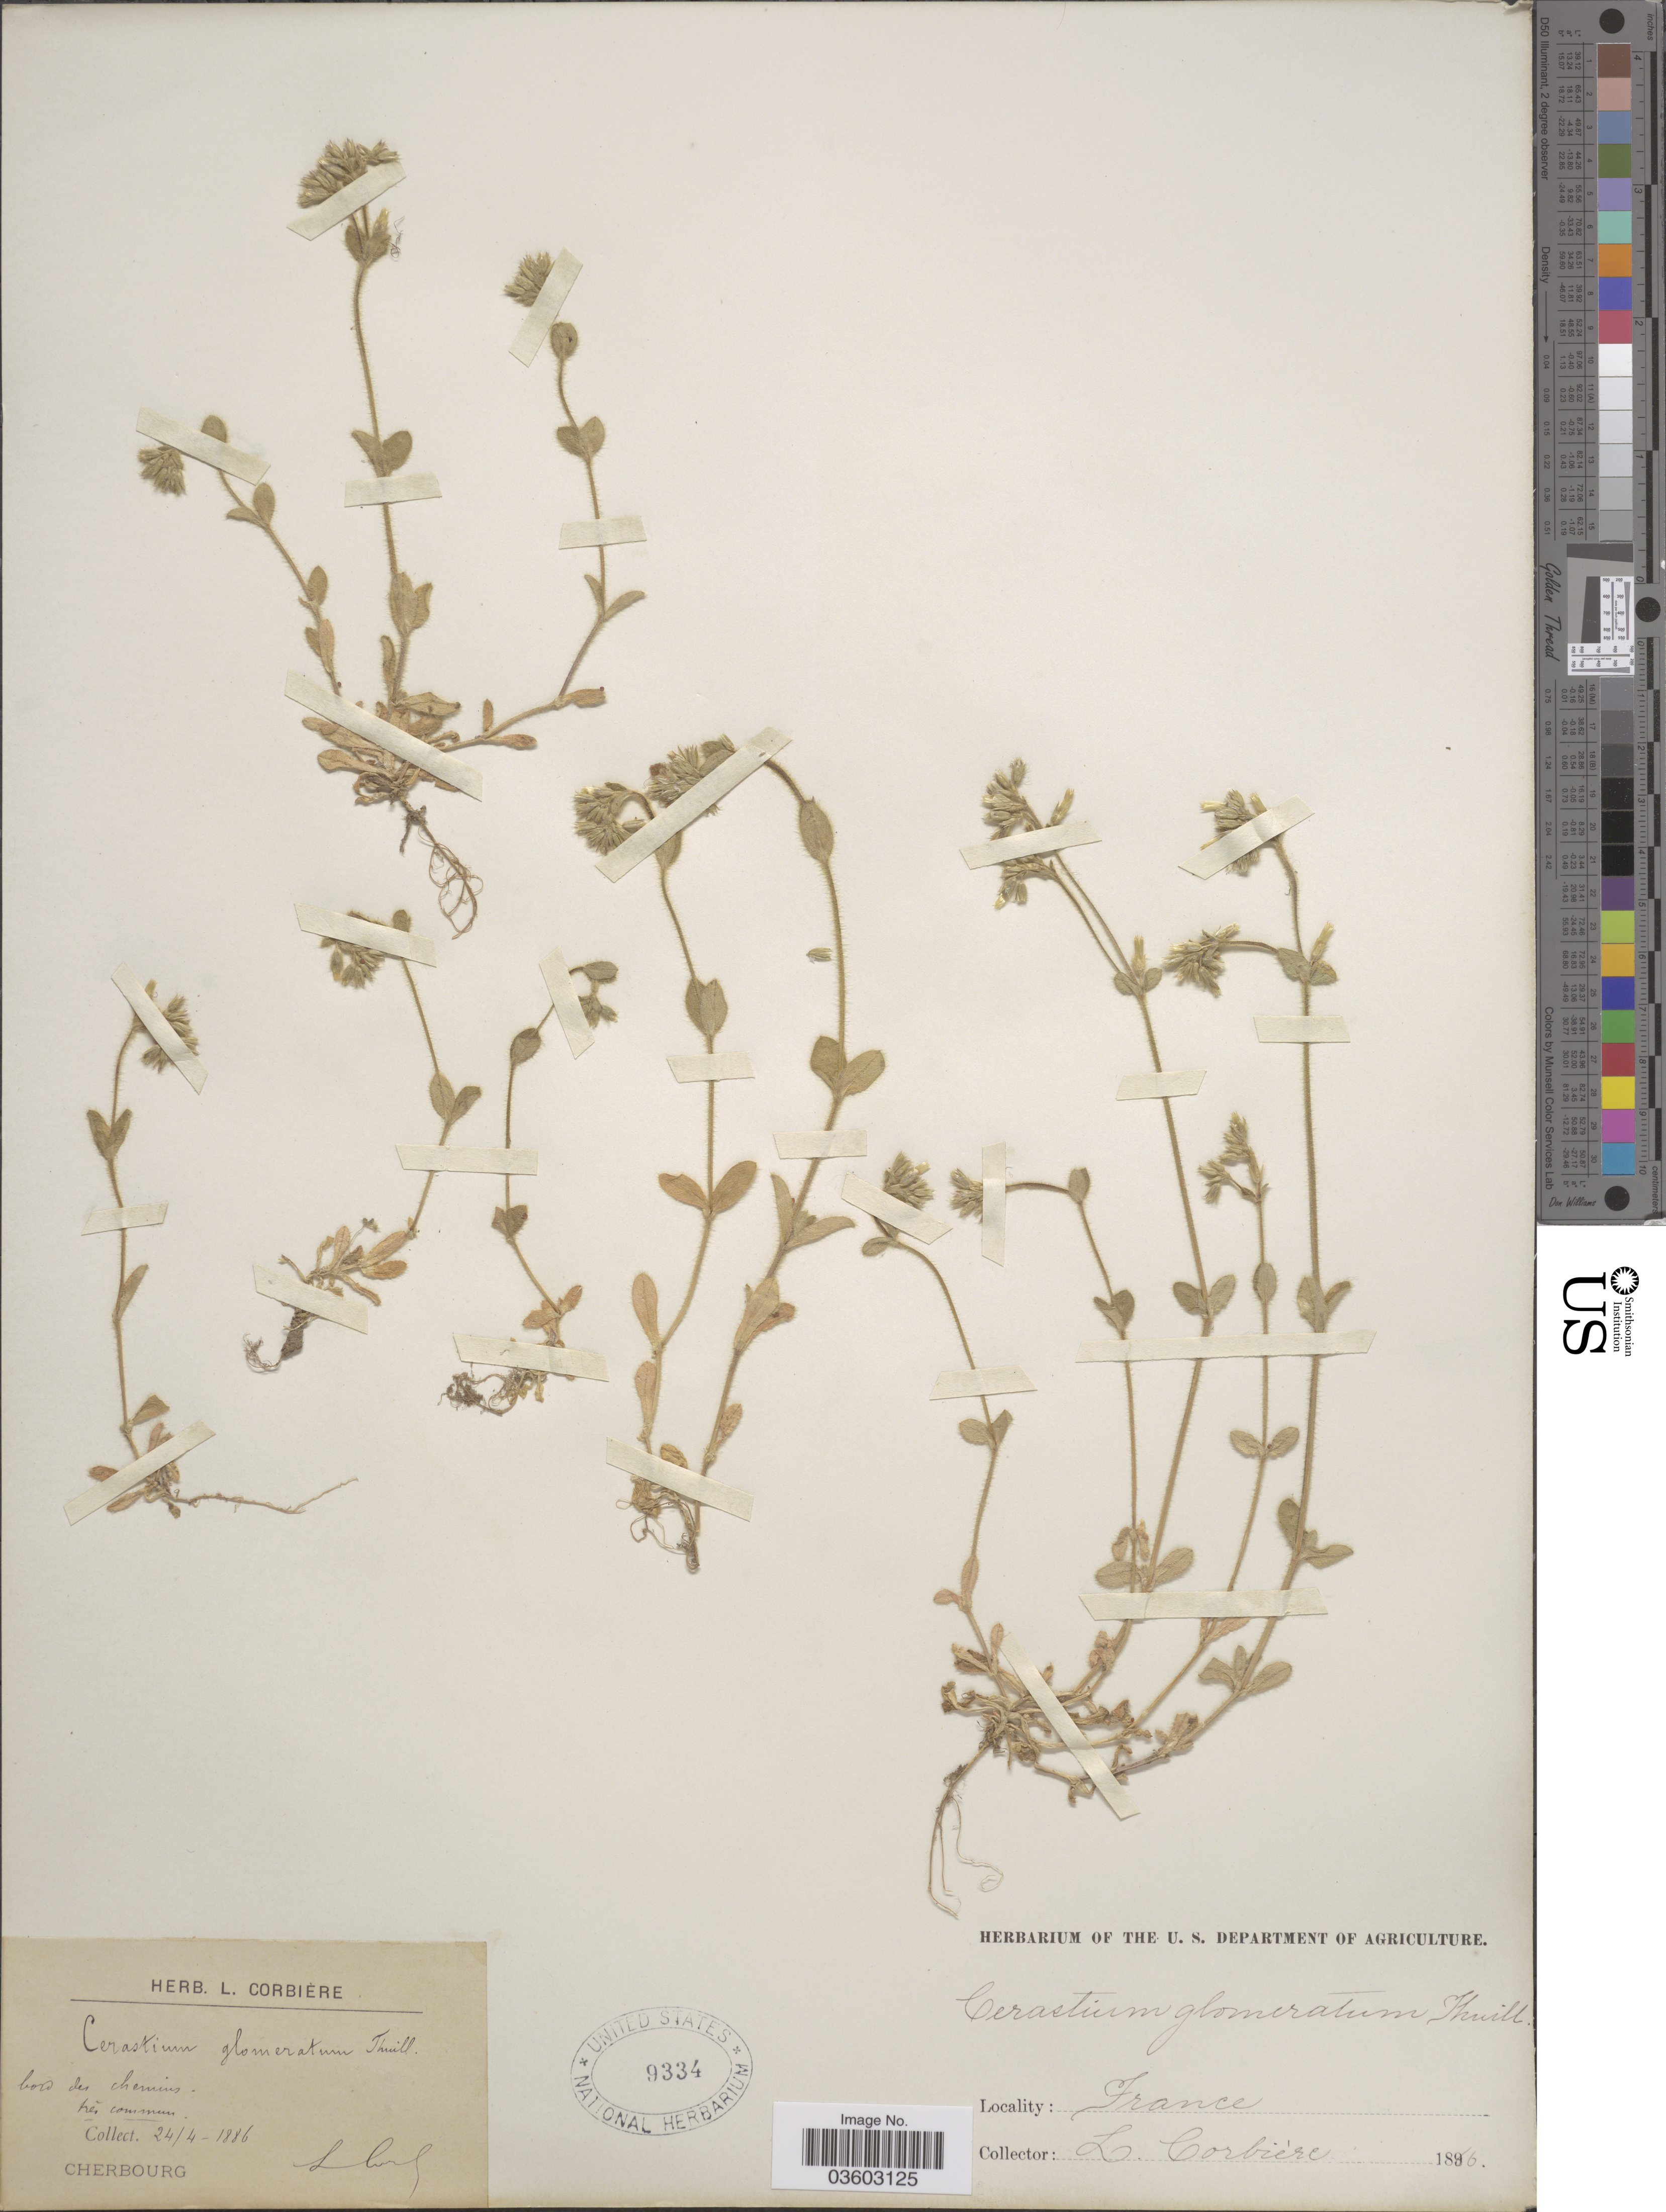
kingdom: Plantae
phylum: Tracheophyta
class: Magnoliopsida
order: Caryophyllales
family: Caryophyllaceae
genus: Cerastium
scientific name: Cerastium glomeratum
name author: Thuill.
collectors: L. Corbière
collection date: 1886-04-24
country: France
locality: Cherbourg.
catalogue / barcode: US 9334